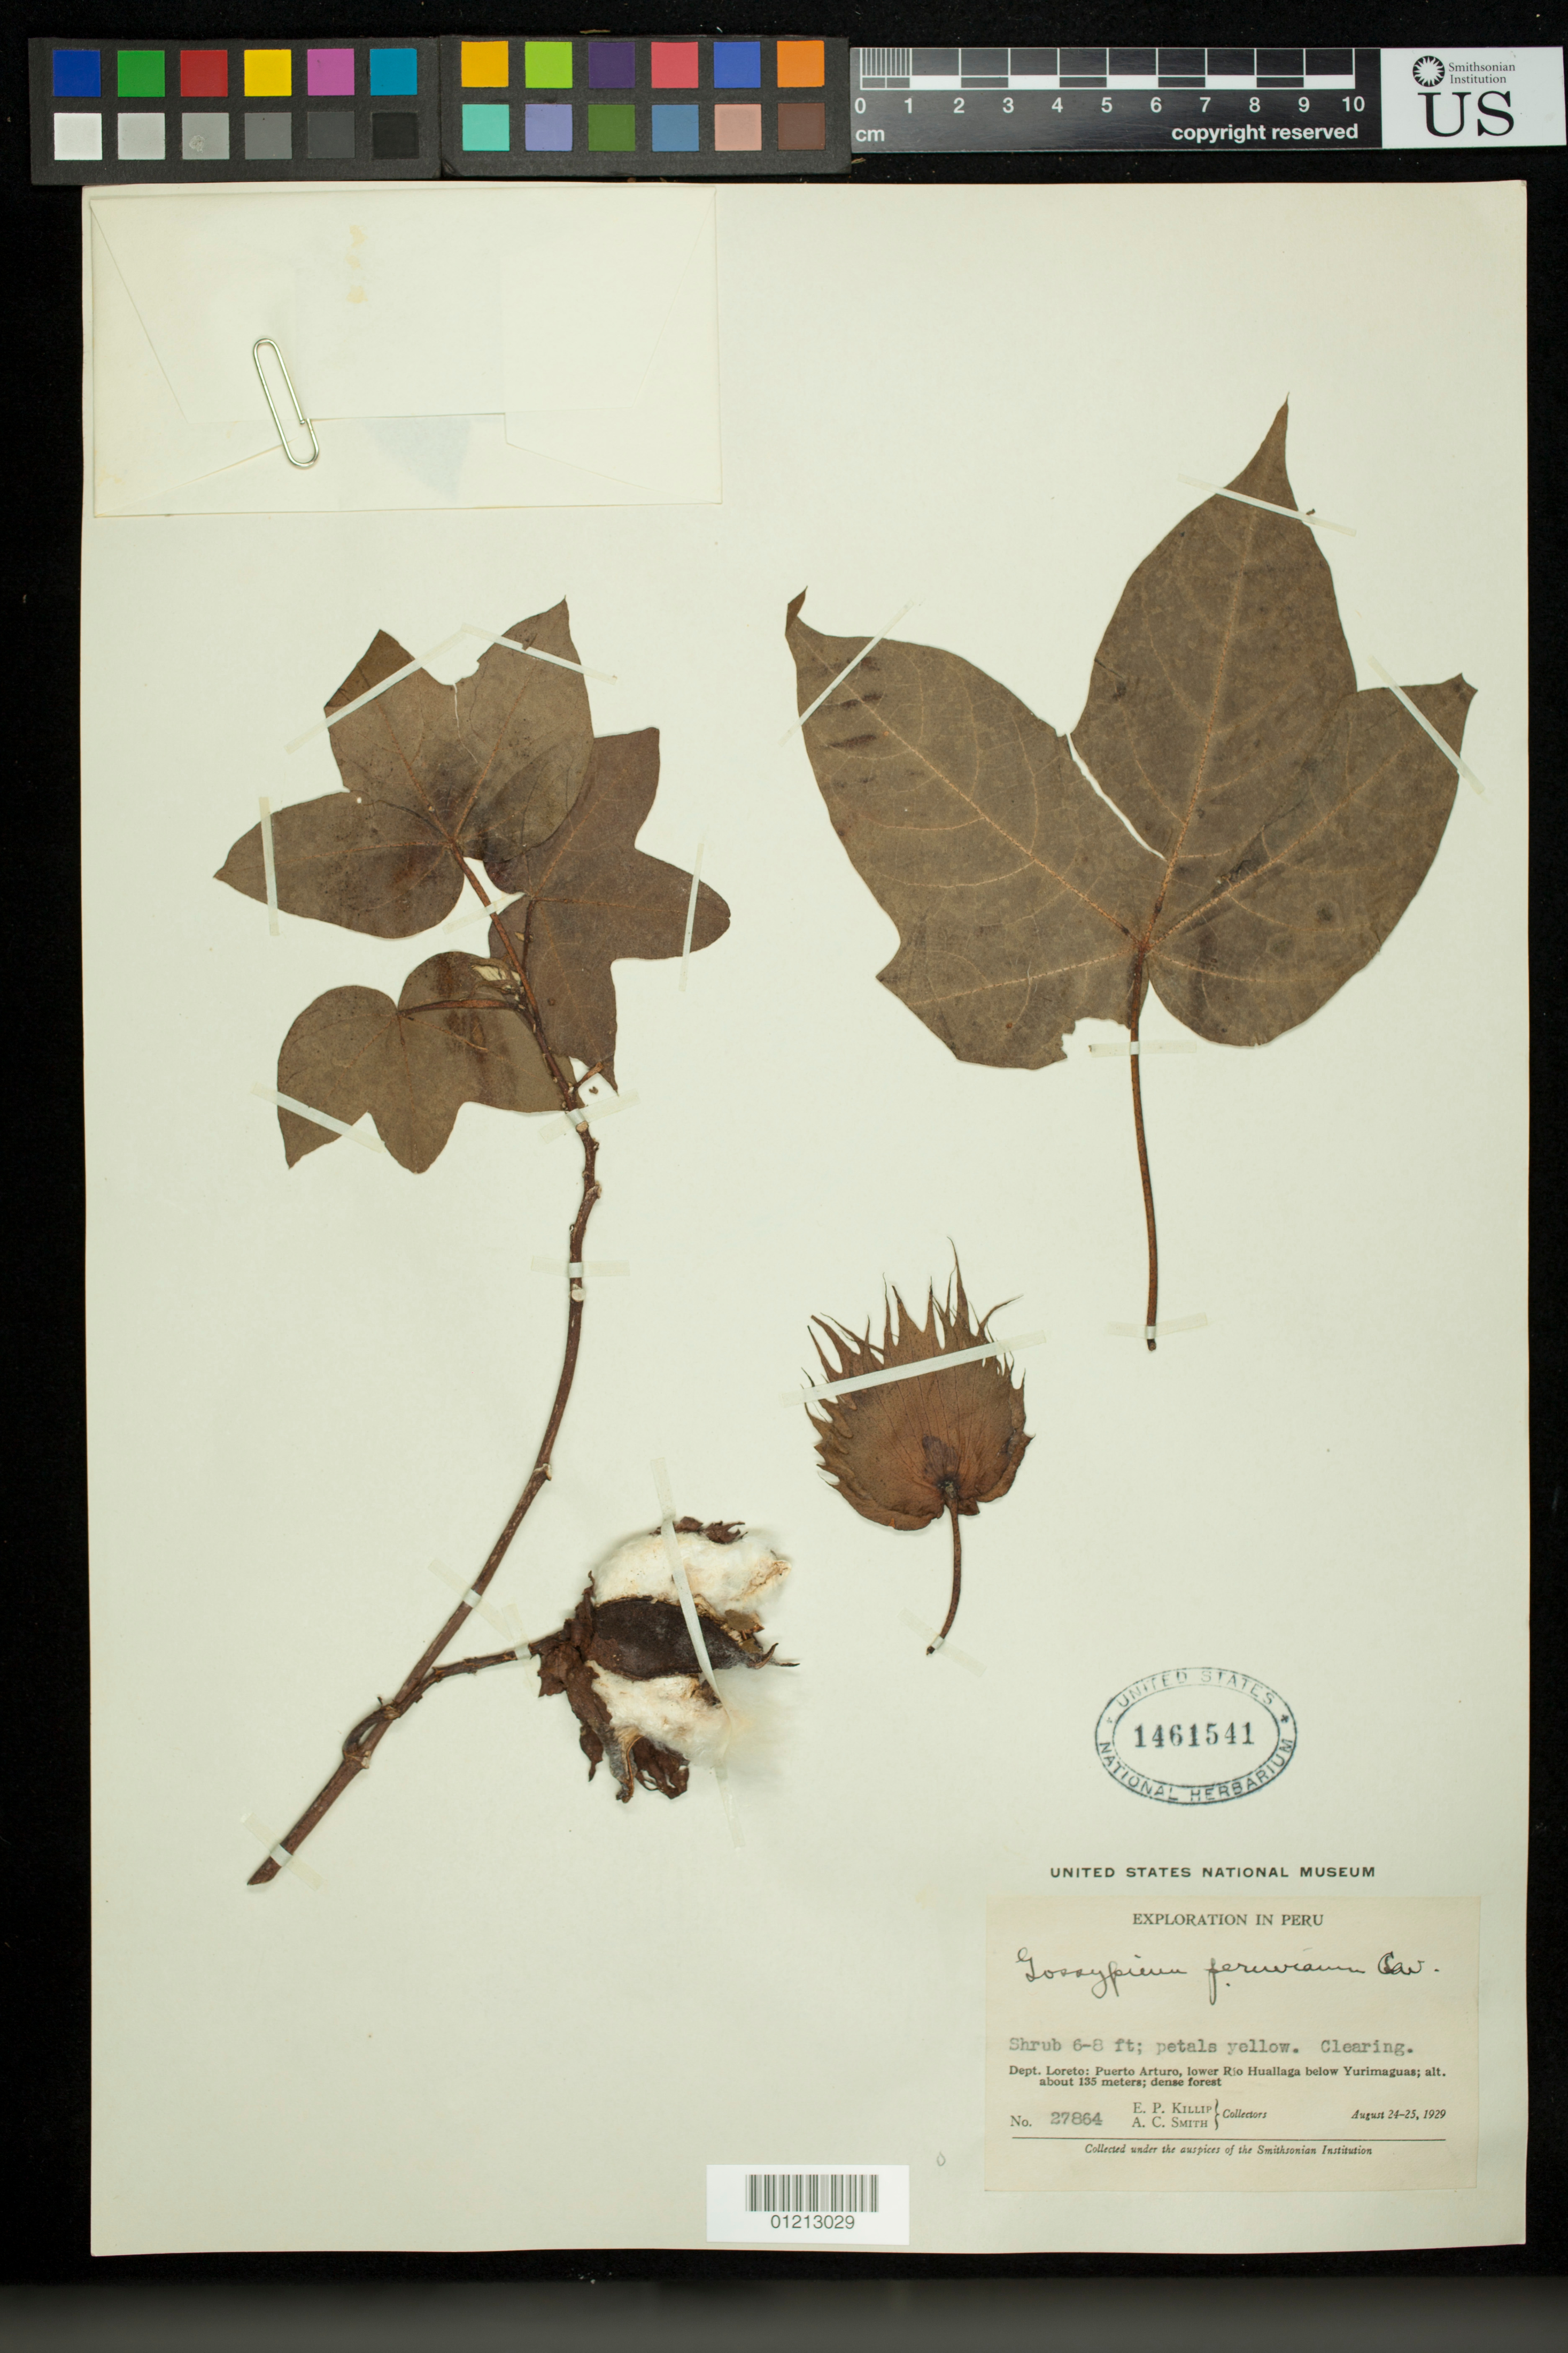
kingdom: Plantae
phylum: Tracheophyta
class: Magnoliopsida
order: Malvales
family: Malvaceae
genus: Gossypium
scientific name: Gossypium peruvianum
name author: Cav.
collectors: E. P. Killip & A. C. Smith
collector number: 27864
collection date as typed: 24 Aug 1929 to 25 Aug 1929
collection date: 1929-08-24/1929-08-25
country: Peru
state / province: Loreto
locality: Dept. Loreto: Puerto Arturo, lower Rio Huallaga below Yurimaguas.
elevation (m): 135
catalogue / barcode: US 1461541